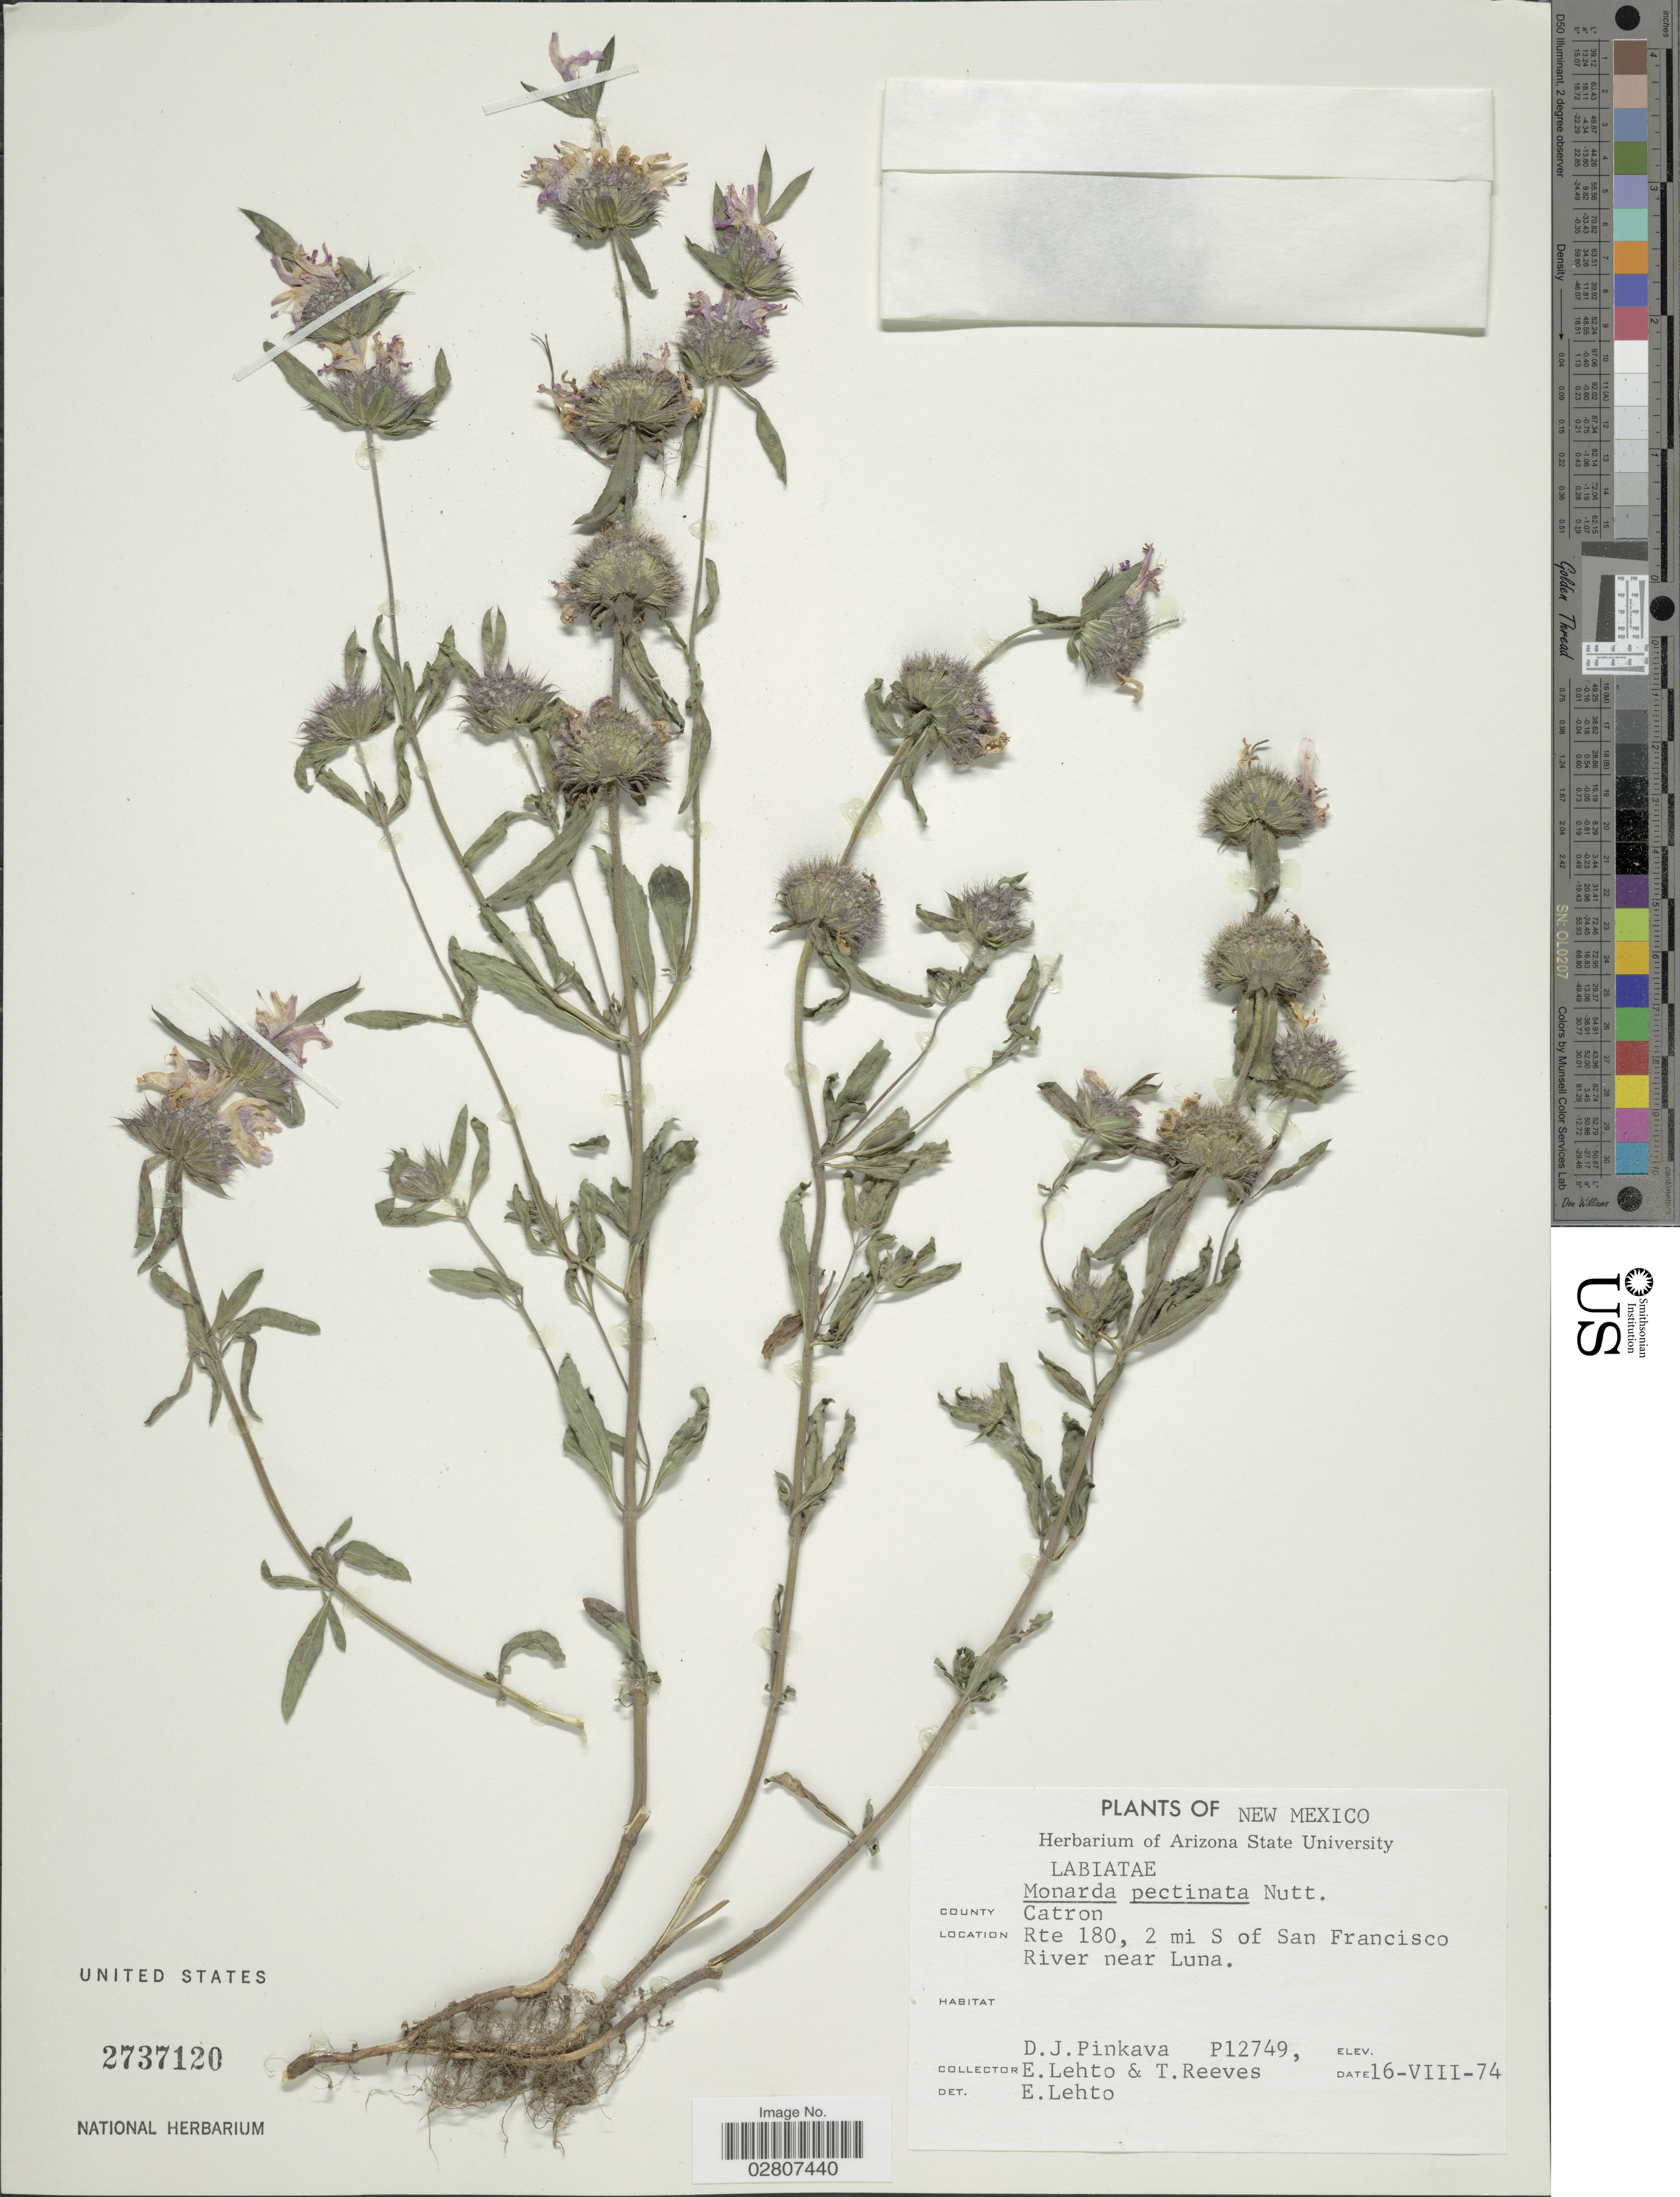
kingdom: Plantae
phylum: Tracheophyta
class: Magnoliopsida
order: Lamiales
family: Lamiaceae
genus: Monarda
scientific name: Monarda pectinata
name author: Nutt.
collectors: D. J. Pinkava, E. Lehto & T. Reeves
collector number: P12749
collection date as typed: Transcribed d/m/y: 16/8/74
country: United States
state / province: New Mexico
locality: County Catron. Rte 180, 2 mi S of San Francisco River near Luna.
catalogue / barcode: US 2737120